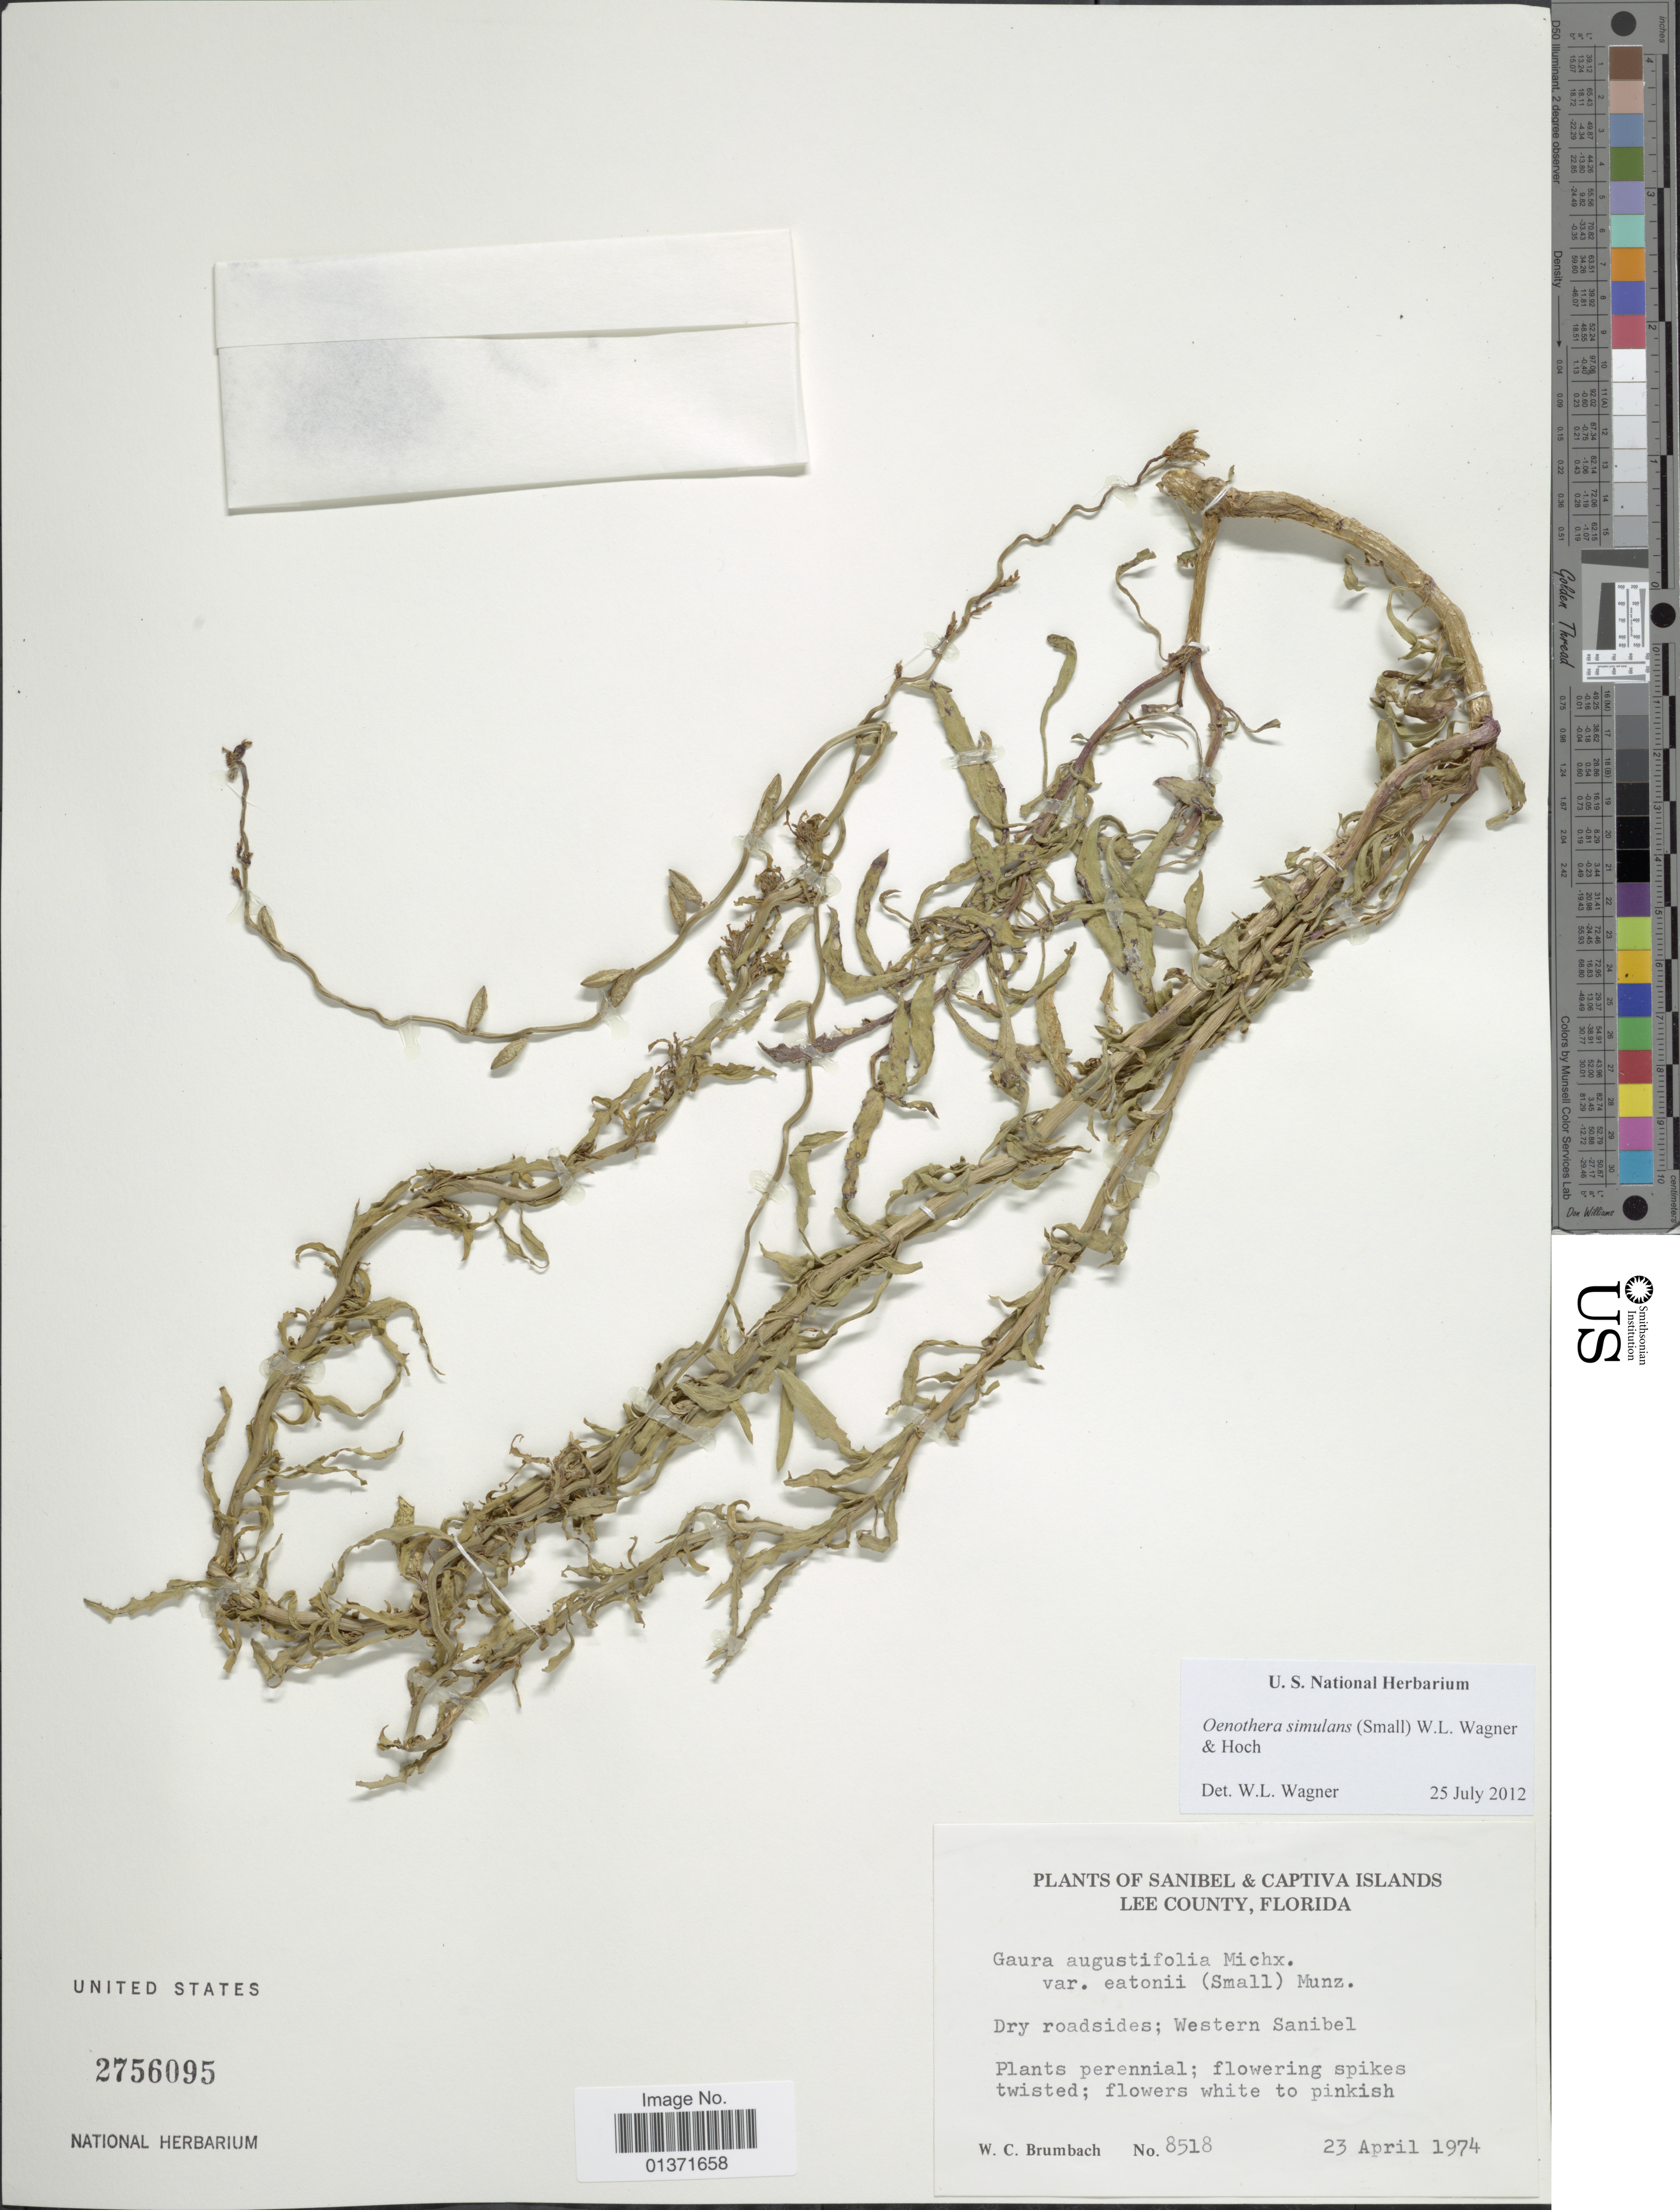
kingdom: Plantae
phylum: Tracheophyta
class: Magnoliopsida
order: Myrtales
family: Onagraceae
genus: Oenothera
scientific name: Oenothera simulans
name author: Michx.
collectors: W. C. Brumbach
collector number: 8518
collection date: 1974-04-23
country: United States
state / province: Florida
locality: Sanibel & Captiva Islands. Lee County, Florida, Western Sanibel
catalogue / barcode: US 2756095